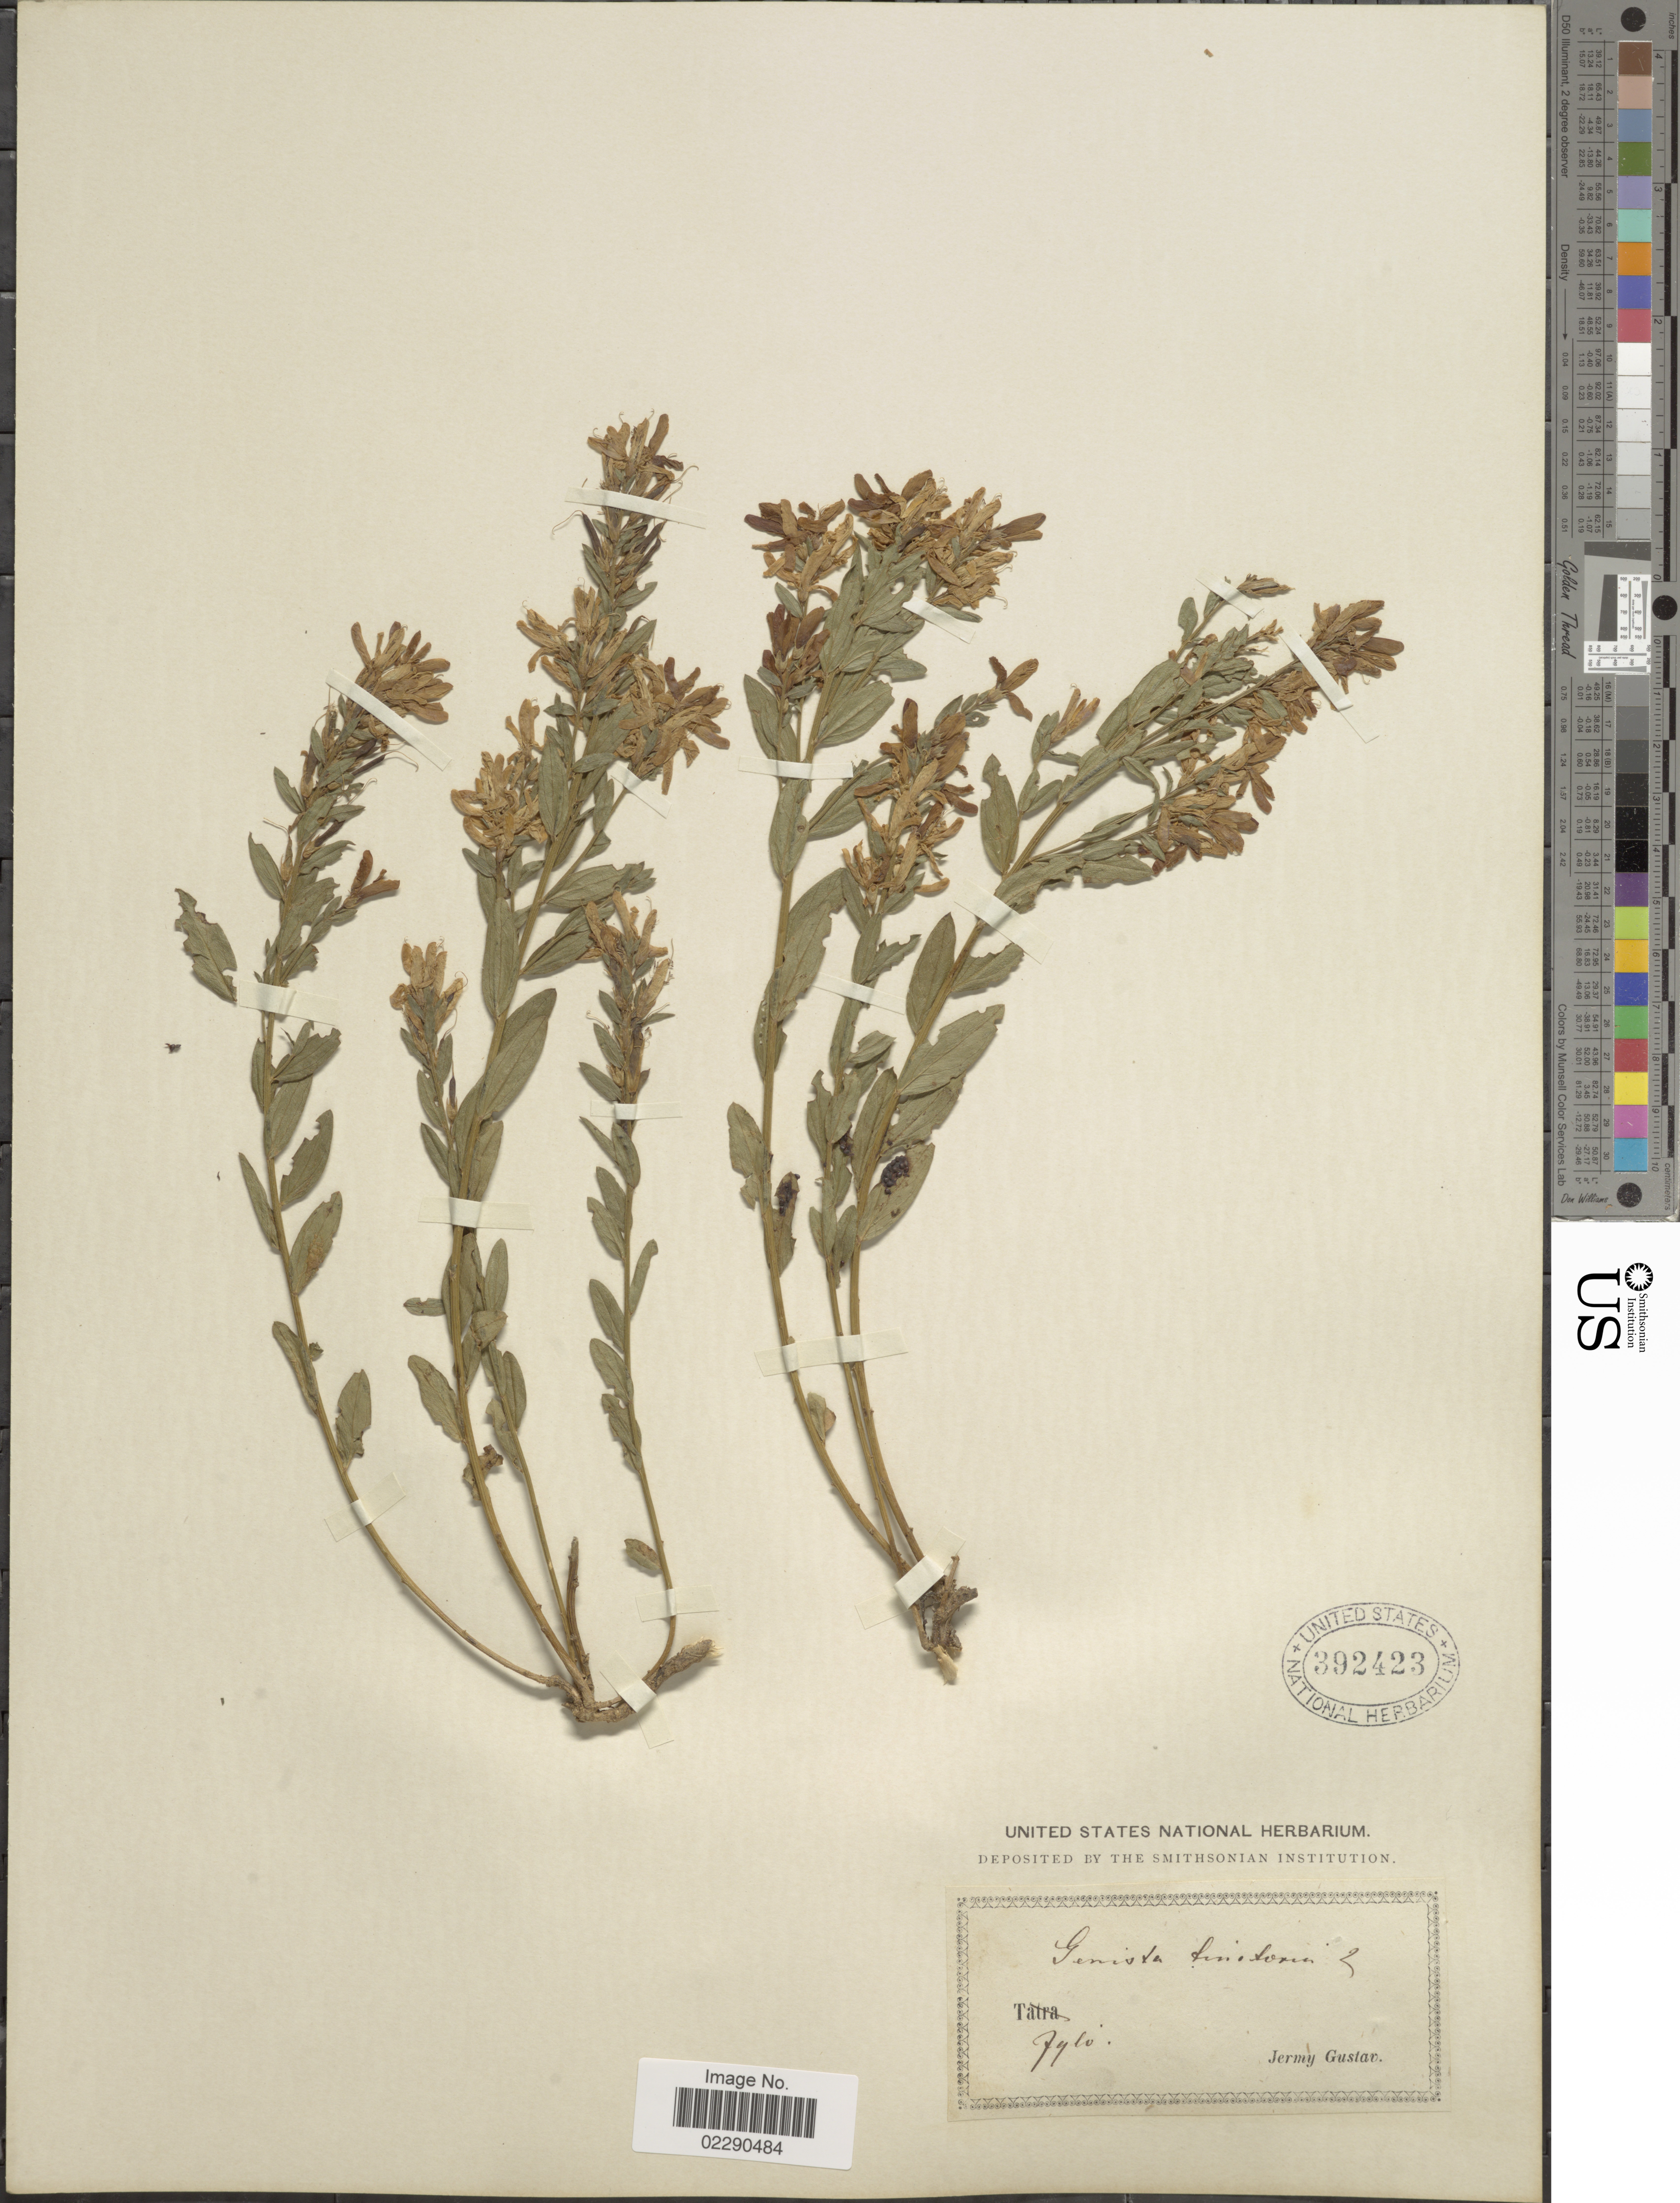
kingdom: Plantae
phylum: Tracheophyta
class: Magnoliopsida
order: Fabales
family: Fabaceae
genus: Genista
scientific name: Genista tinctoria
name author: L.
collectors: J. Gustav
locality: Fylo [interpreted]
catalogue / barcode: US 392423